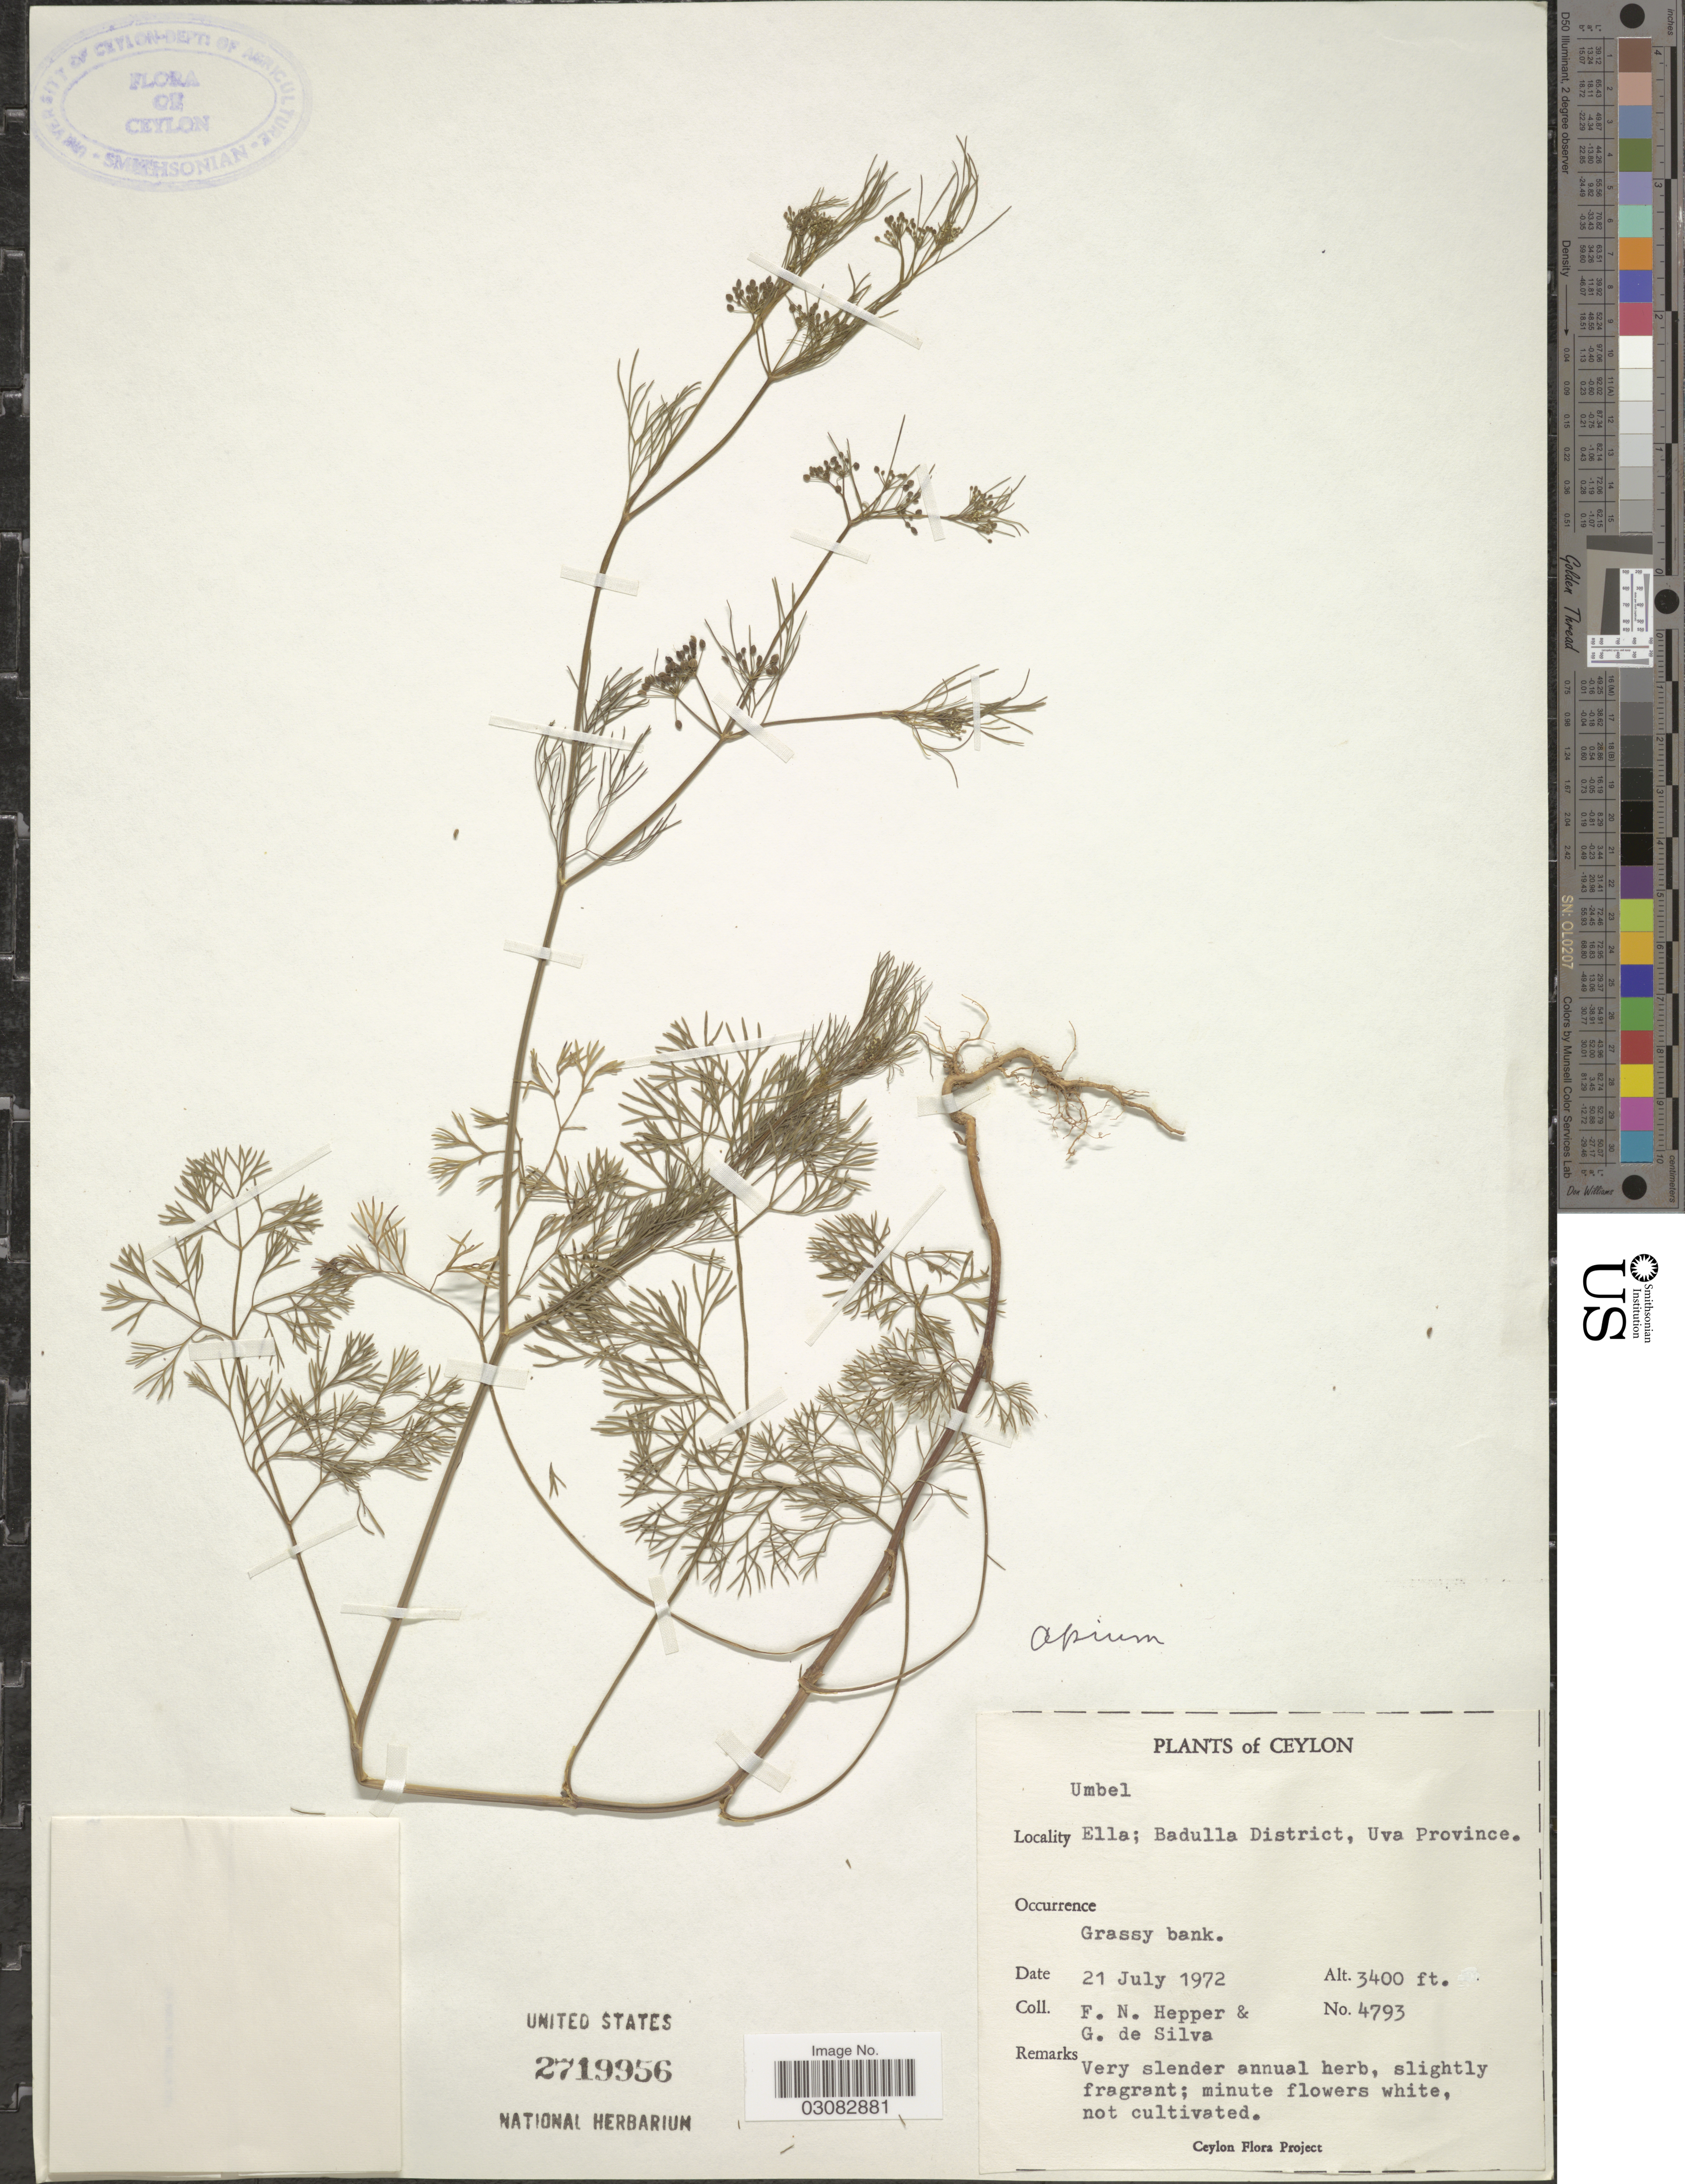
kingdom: Plantae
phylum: Tracheophyta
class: Magnoliopsida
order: Apiales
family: Apiaceae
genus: Apium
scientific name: Apium sp.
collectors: F. Hepper & G. De Silva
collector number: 4793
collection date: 1972-07-21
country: Sri Lanka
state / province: Uva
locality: Ella; Badulla District, Uva Province, Ceylon.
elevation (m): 1036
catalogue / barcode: US 2719956